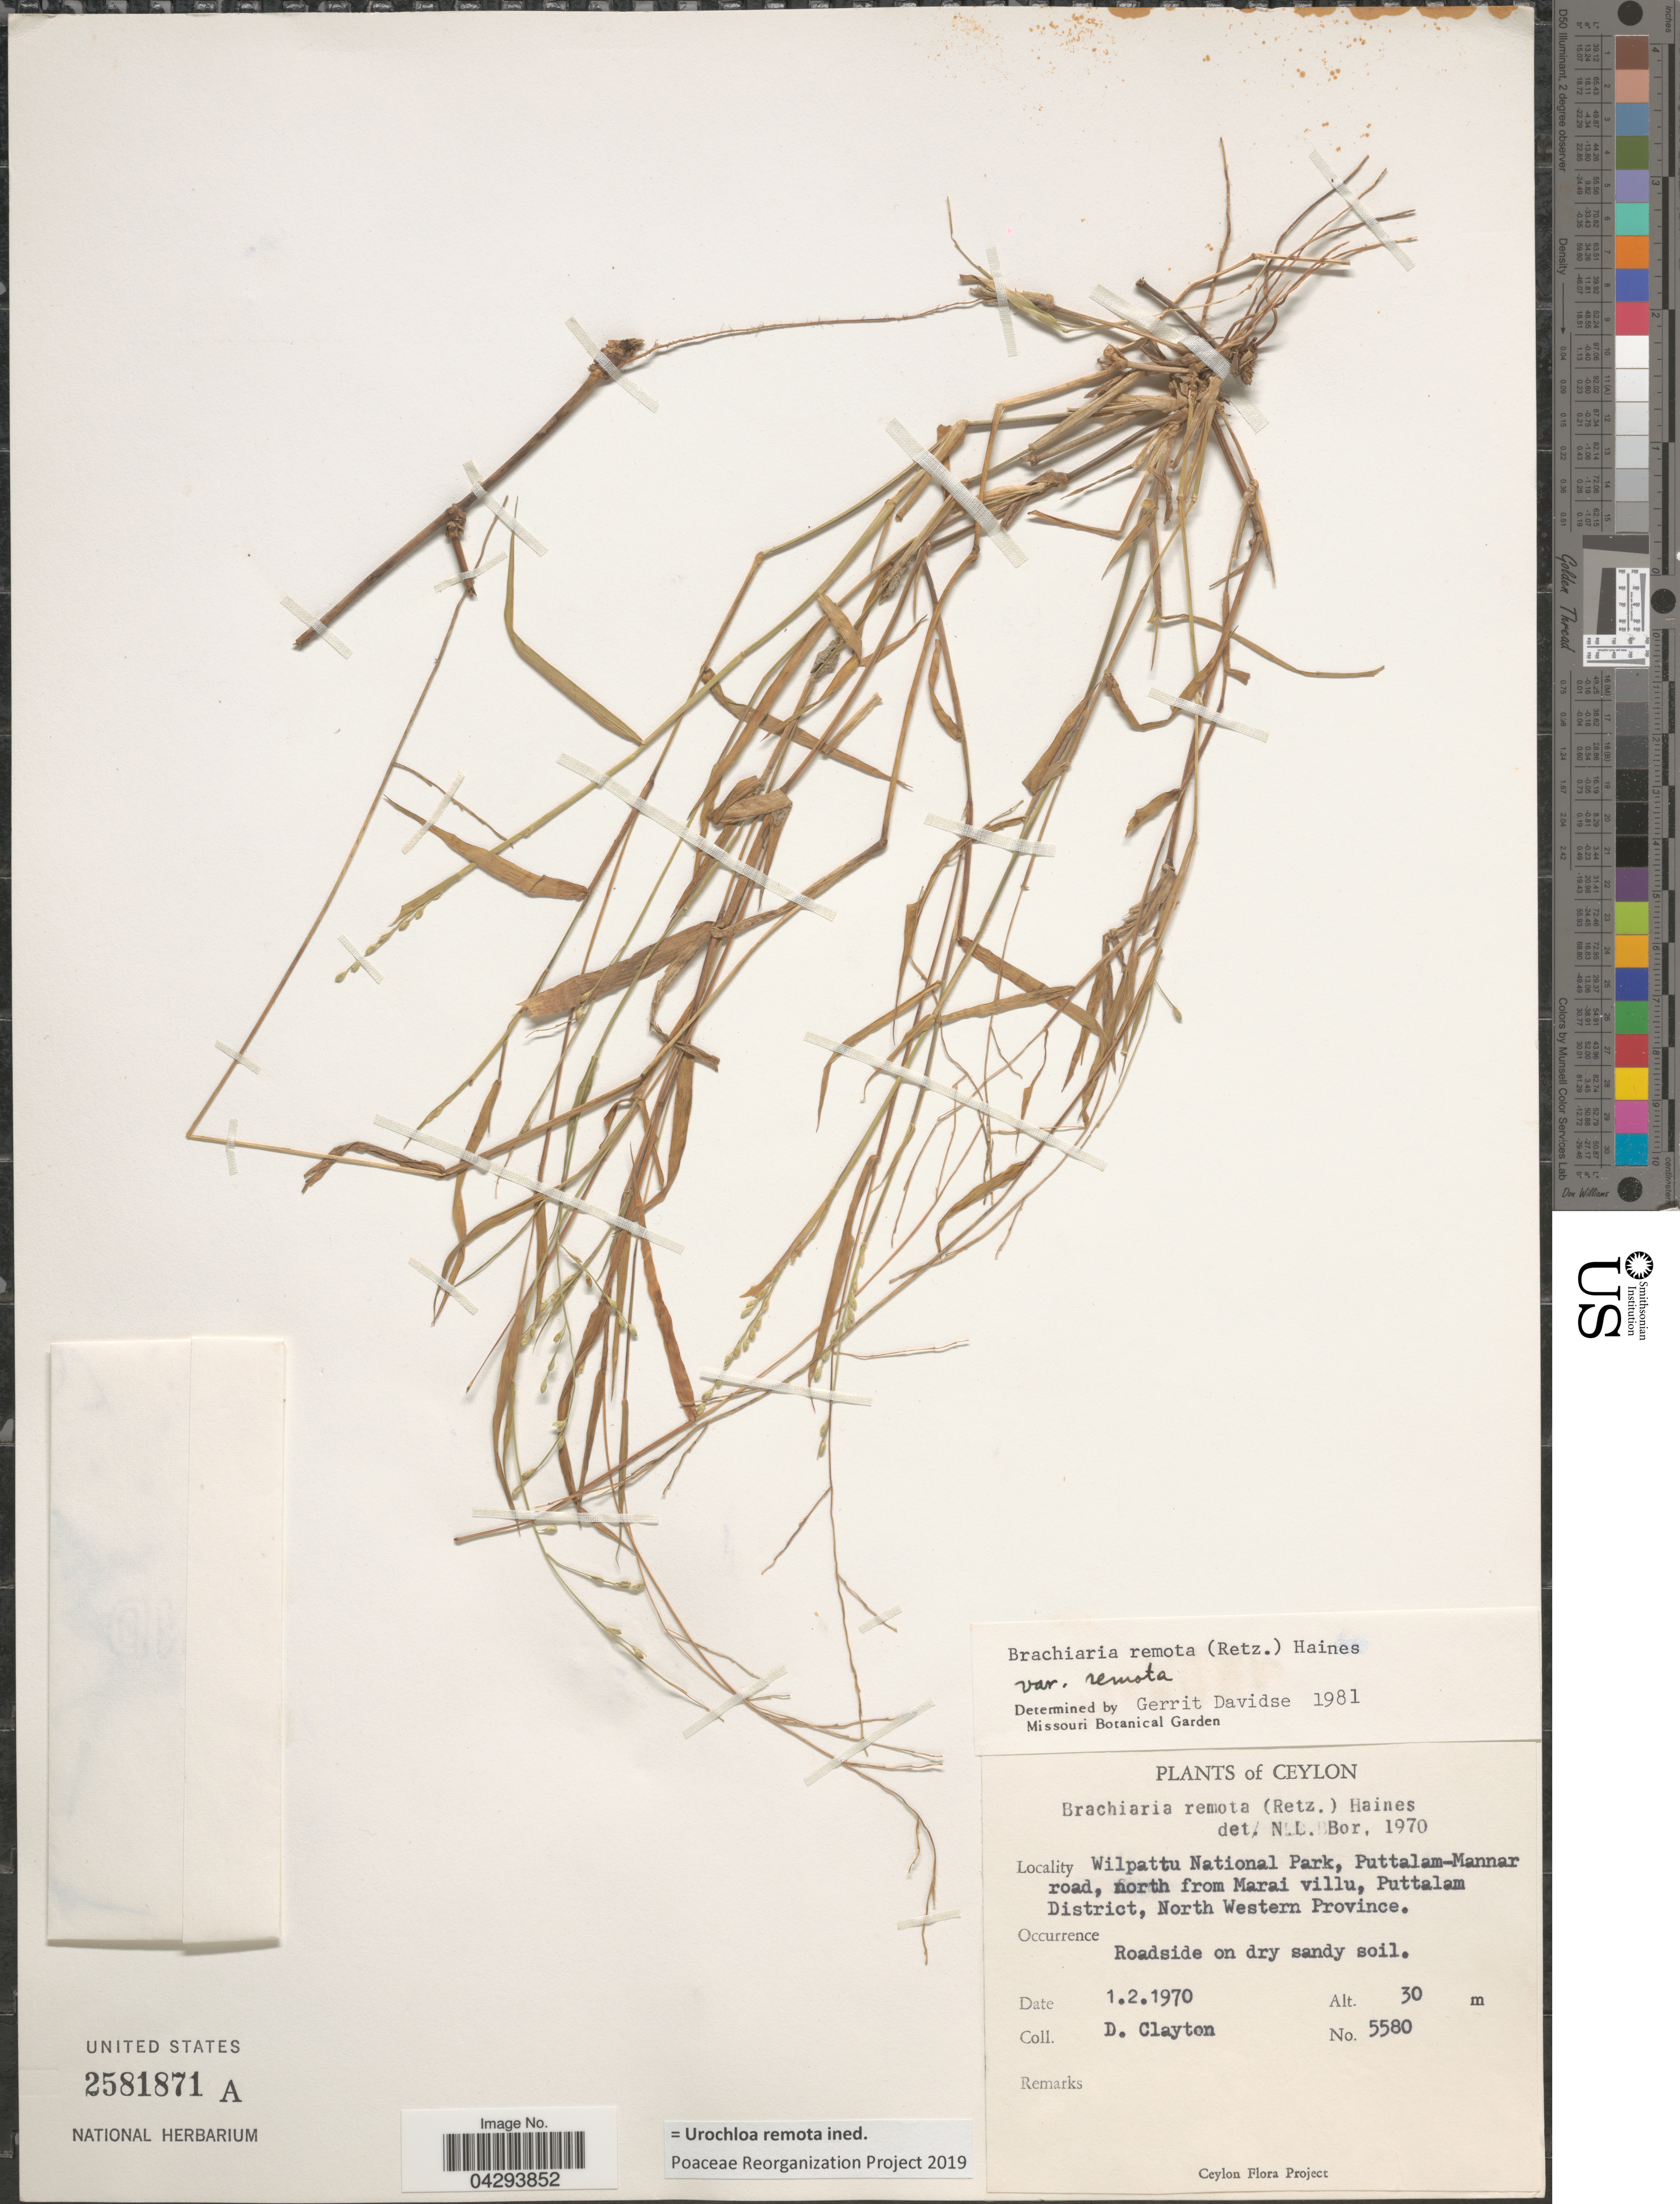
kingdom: Plantae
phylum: Tracheophyta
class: Liliopsida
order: Poales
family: Poaceae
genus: Urochloa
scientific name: Urochloa remota ined.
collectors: D. Clayton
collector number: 5580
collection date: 1970-02-01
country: Sri Lanka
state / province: North Western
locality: Ceylon. Wilpattu National Park, Puttalam-Mannar road, north from Marai villu, Puttalam District.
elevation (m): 30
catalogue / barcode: US 2581871A